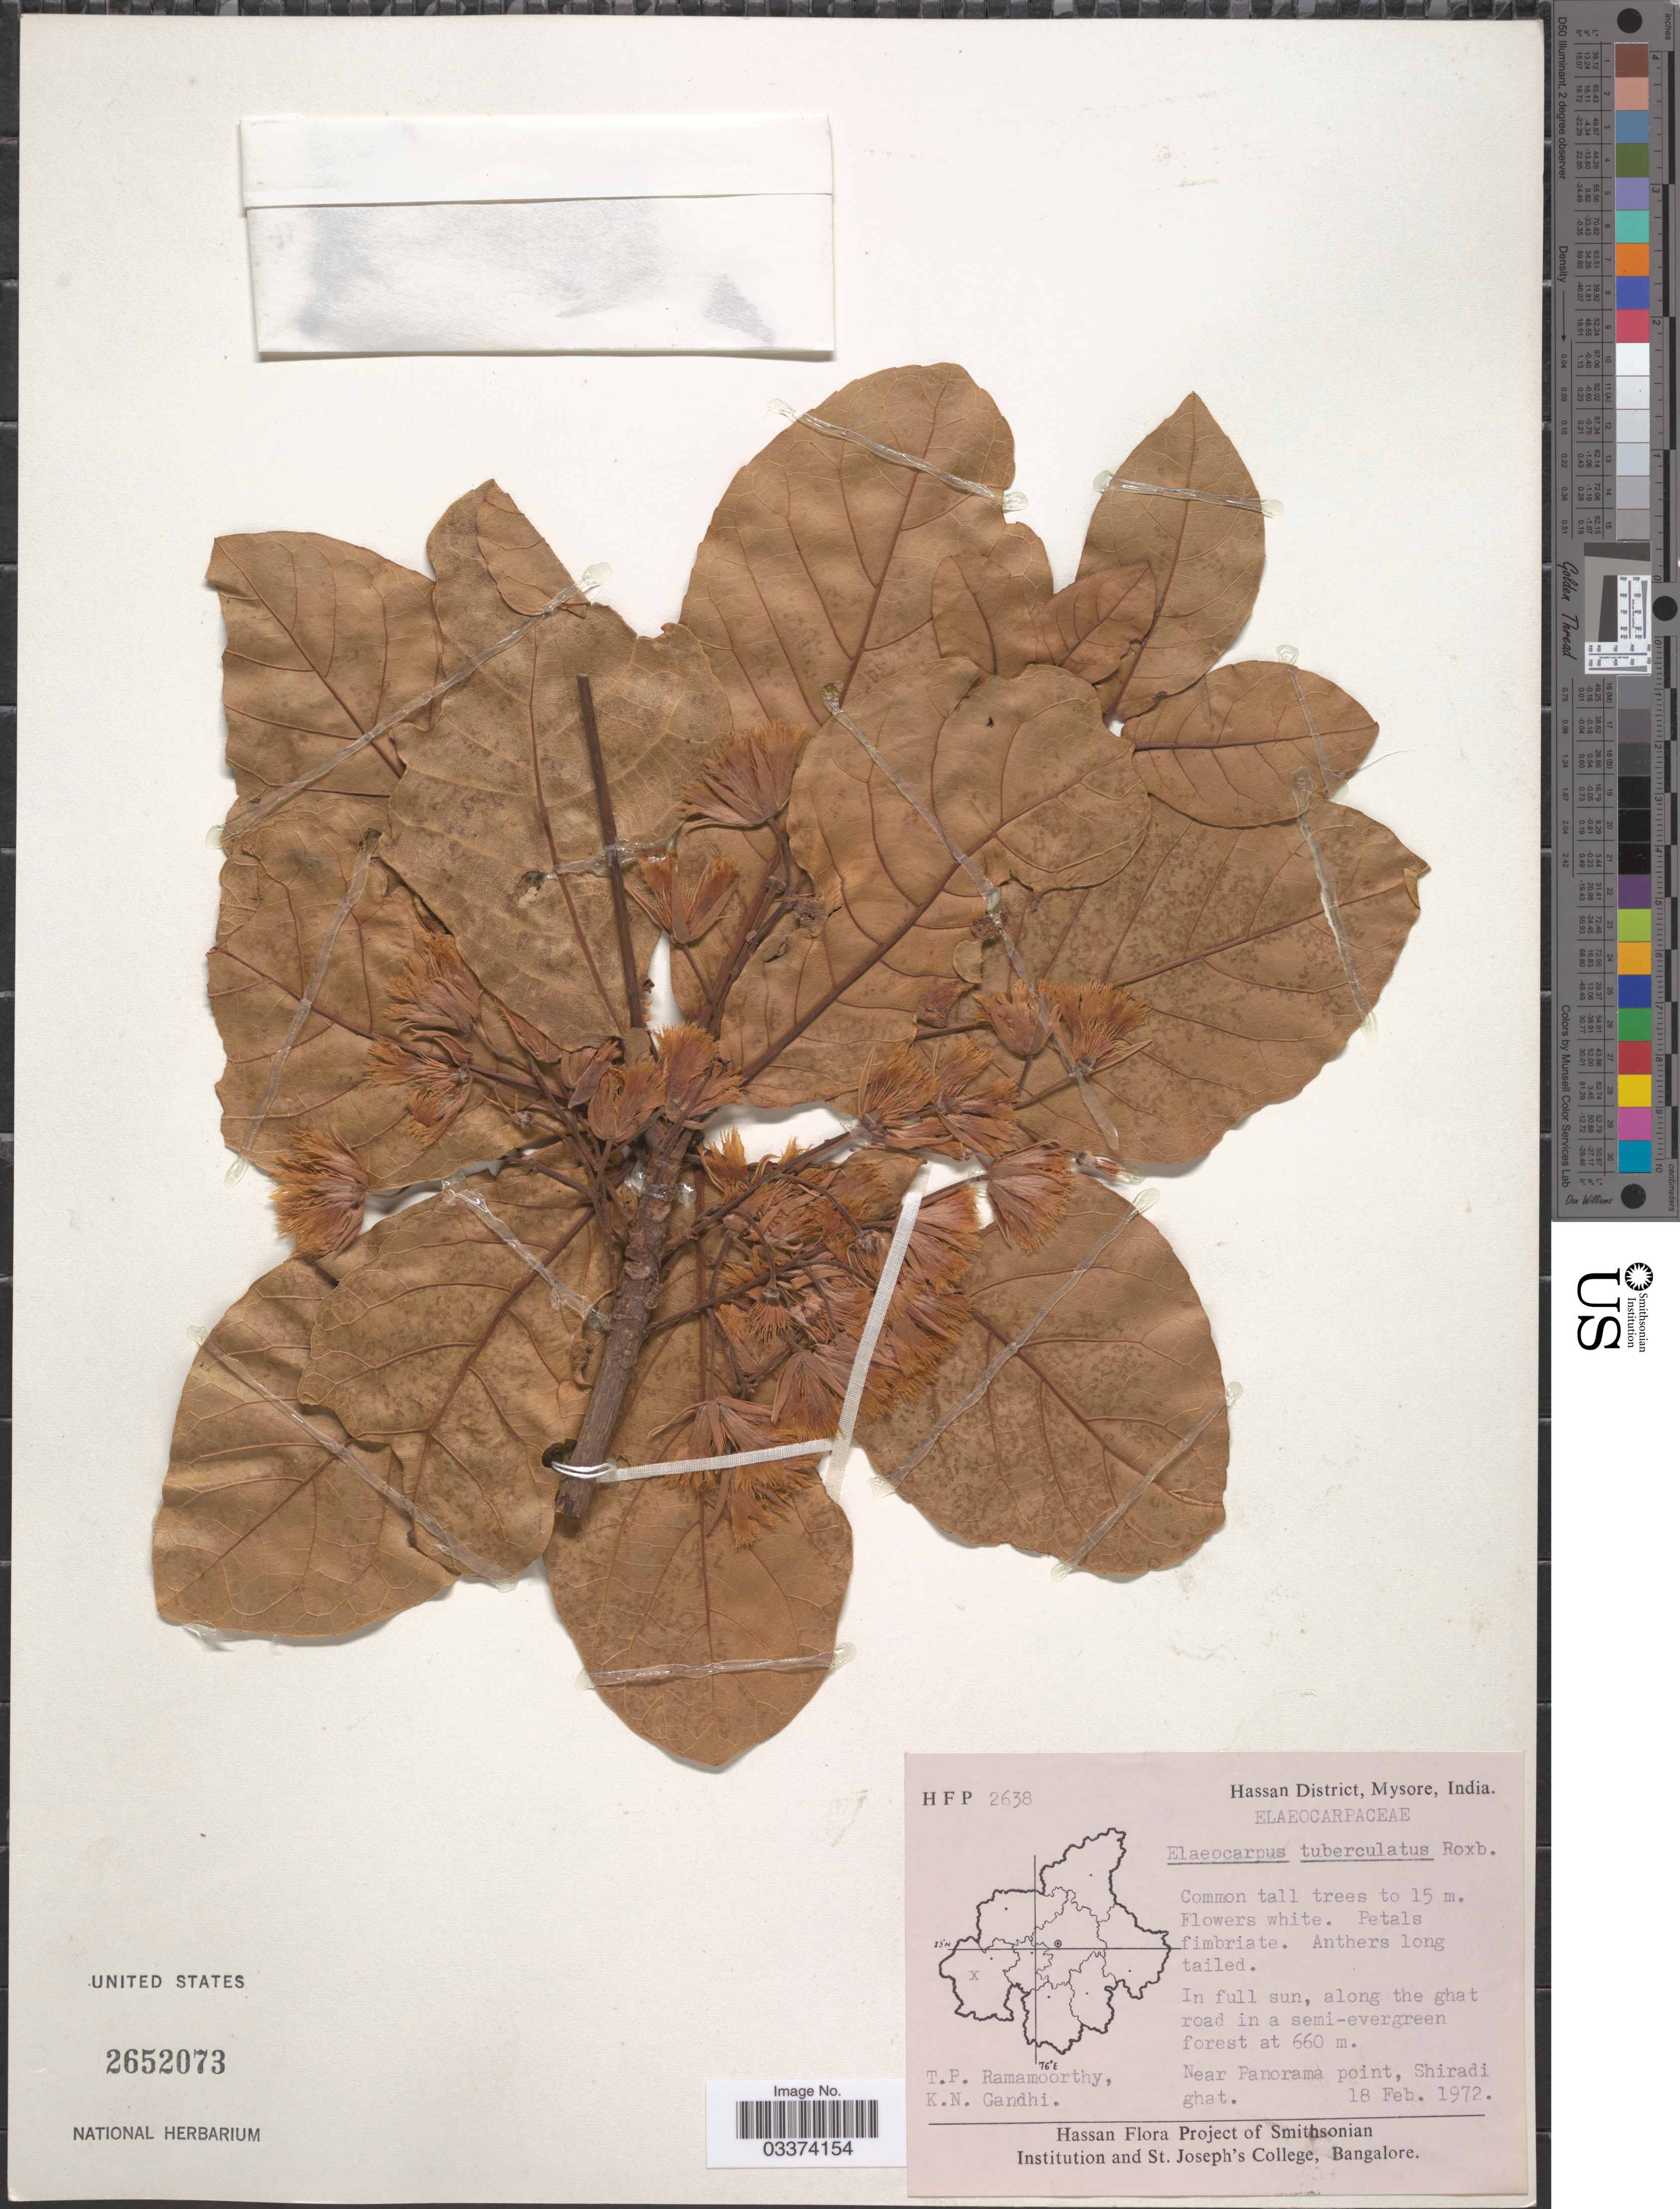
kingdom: Plantae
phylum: Tracheophyta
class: Magnoliopsida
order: Oxalidales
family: Elaeocarpaceae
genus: Elaeocarpus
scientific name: Elaeocarpus tuberculatus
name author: Roxb.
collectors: T. P. Ramamoorthy & K. N. Gandhi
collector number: H F P 2638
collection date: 1972-02-18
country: India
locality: Hassan District, Mysore. Near Panorama point, Shiradi ghat.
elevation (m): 660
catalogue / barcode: US 2652073